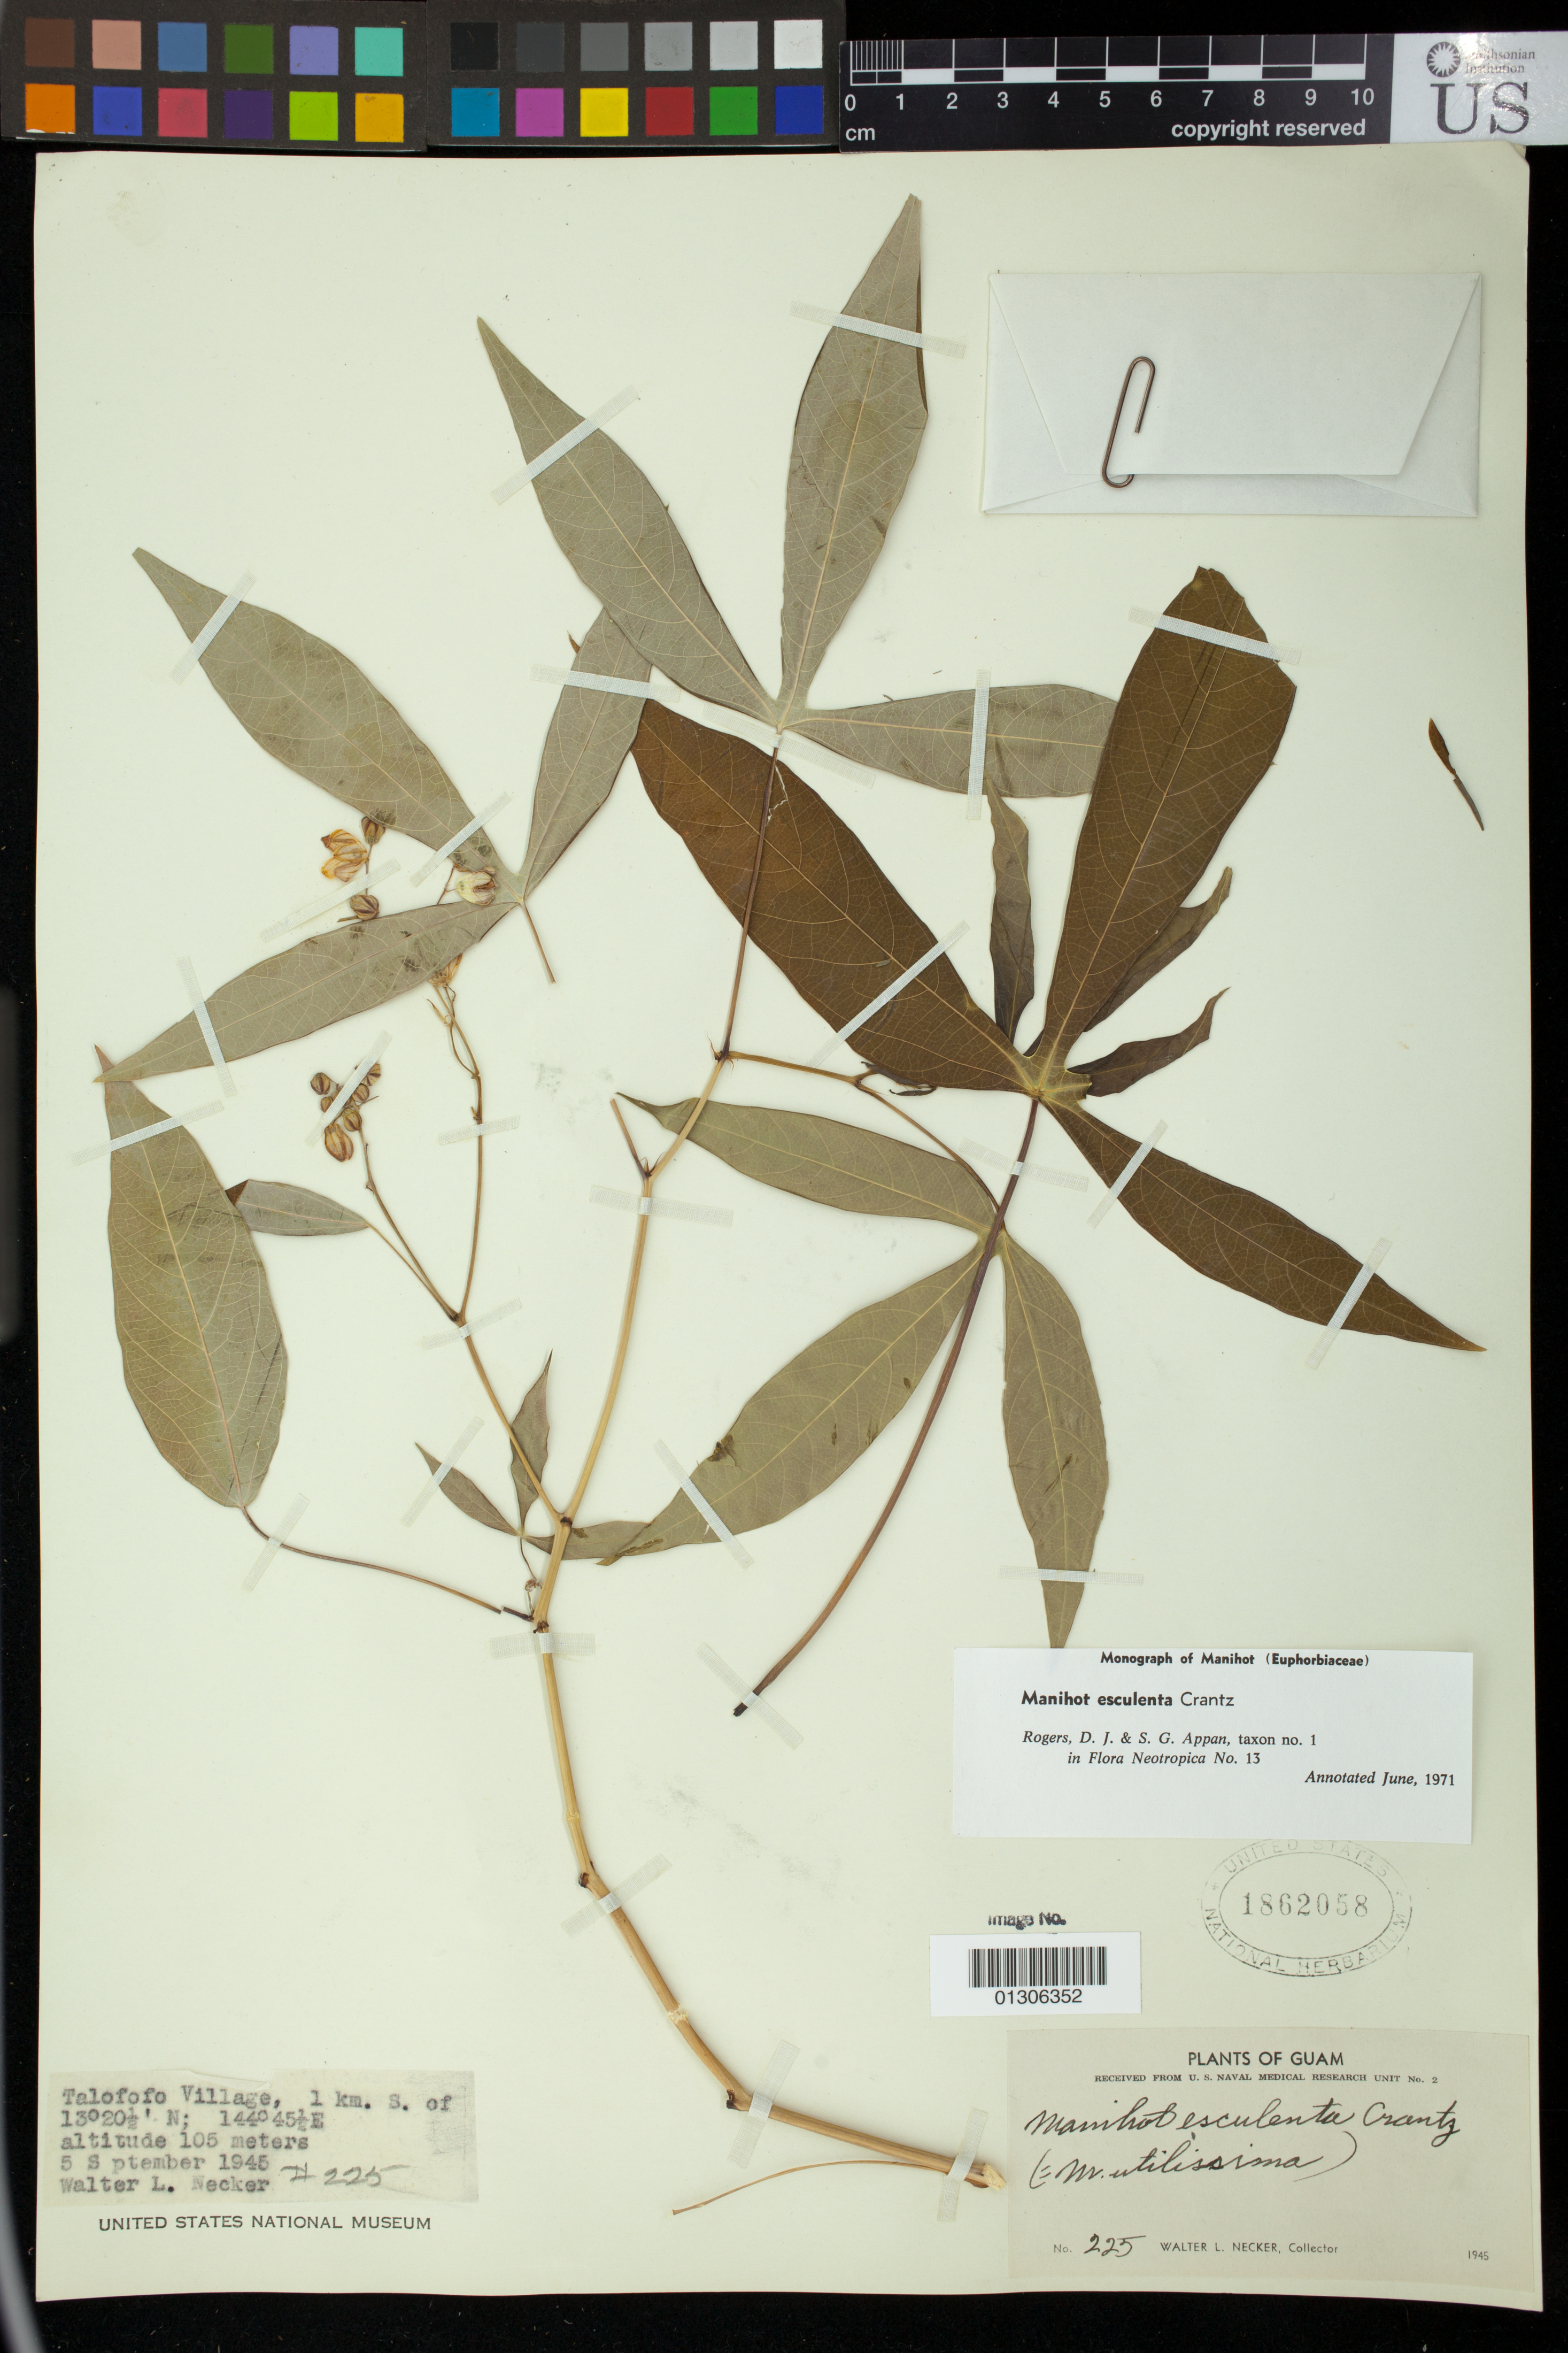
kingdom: Plantae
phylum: Tracheophyta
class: Magnoliopsida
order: Malpighiales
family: Euphorbiaceae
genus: Manihot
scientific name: Manihot esculenta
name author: Crantz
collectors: W. L. Necker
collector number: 225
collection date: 1945-09-05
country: Guam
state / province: Talofofo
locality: Talofofo Village, 1 km. S.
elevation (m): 105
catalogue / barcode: US 1862058